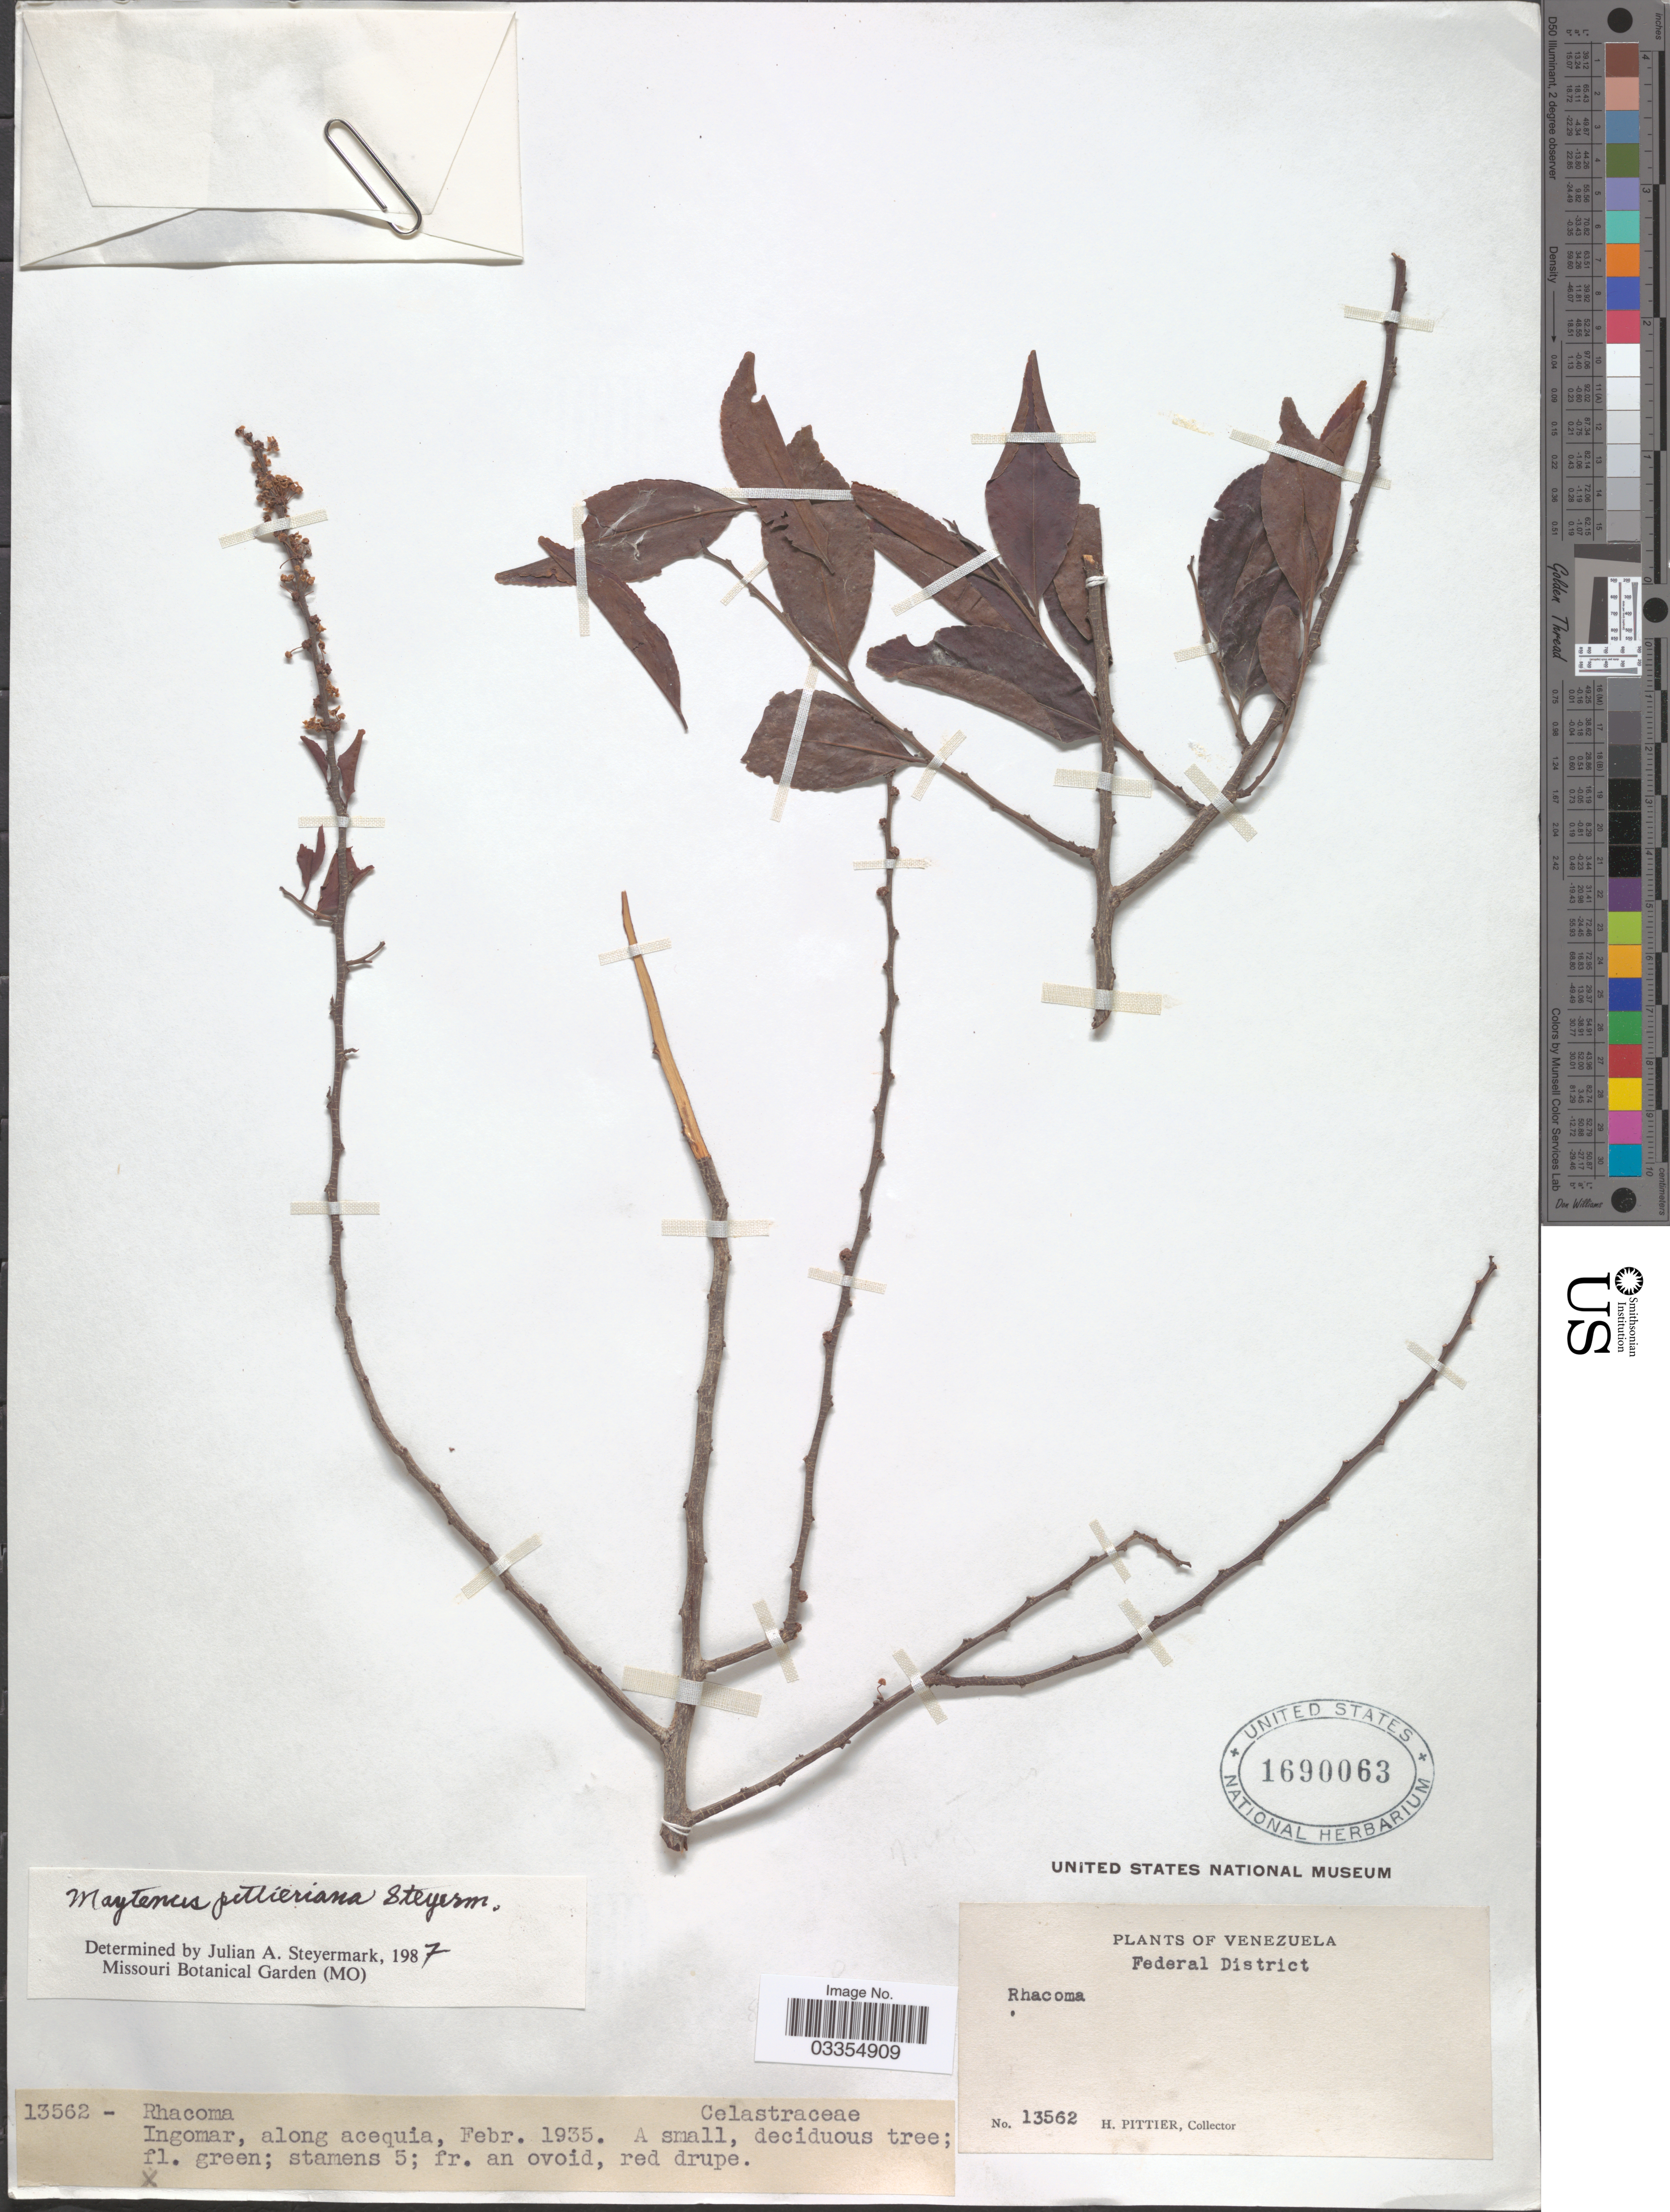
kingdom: Plantae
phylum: Tracheophyta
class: Magnoliopsida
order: Celastrales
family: Celastraceae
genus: Maytenus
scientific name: Maytenus pittieriana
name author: Steyerm.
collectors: H. F. Pittier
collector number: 13562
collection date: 1935-02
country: Venezuela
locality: Federal District. Ingomar [unsure placement], along acequia.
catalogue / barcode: US 1690063